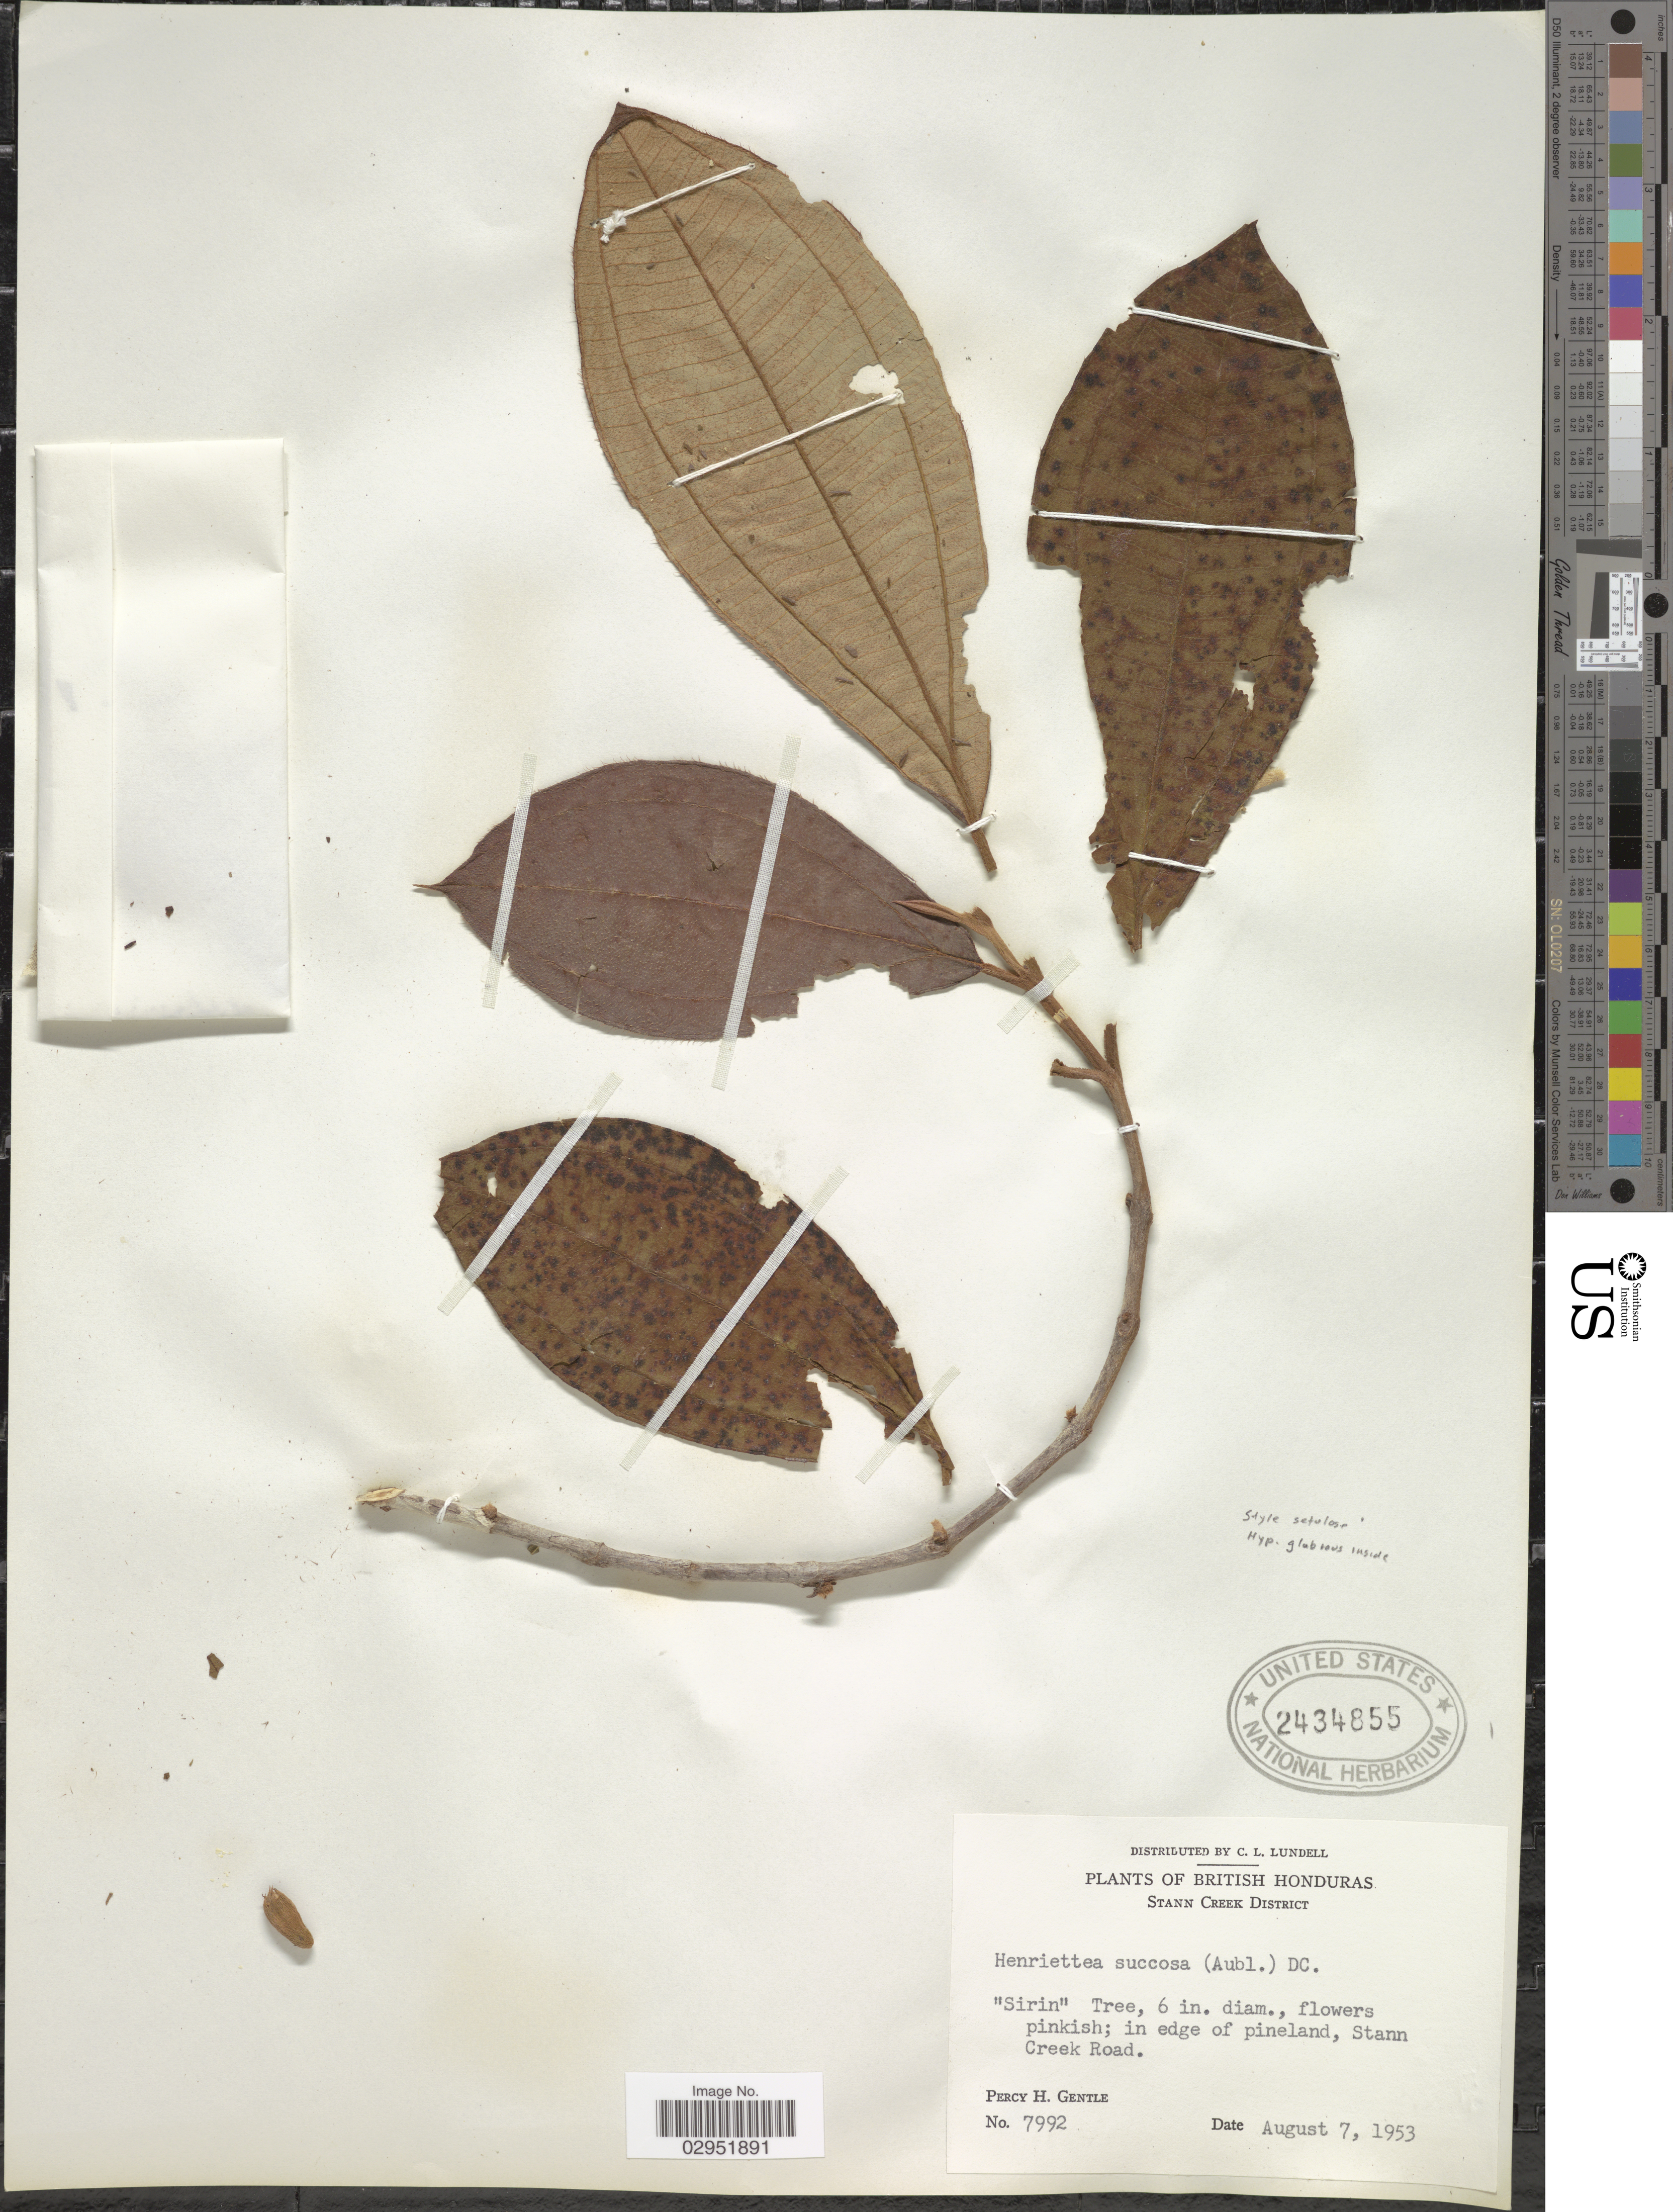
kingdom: Plantae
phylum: Tracheophyta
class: Magnoliopsida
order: Myrtales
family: Melastomataceae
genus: Henriettea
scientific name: Henriettea succosa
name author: (Aubl.) DC.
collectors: P. H. Gentle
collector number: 7992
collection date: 1953-08-07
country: Belize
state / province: Stann Creek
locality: British Honduras, Stann Creek District, Stann Creek Road.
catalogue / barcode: US 2434855